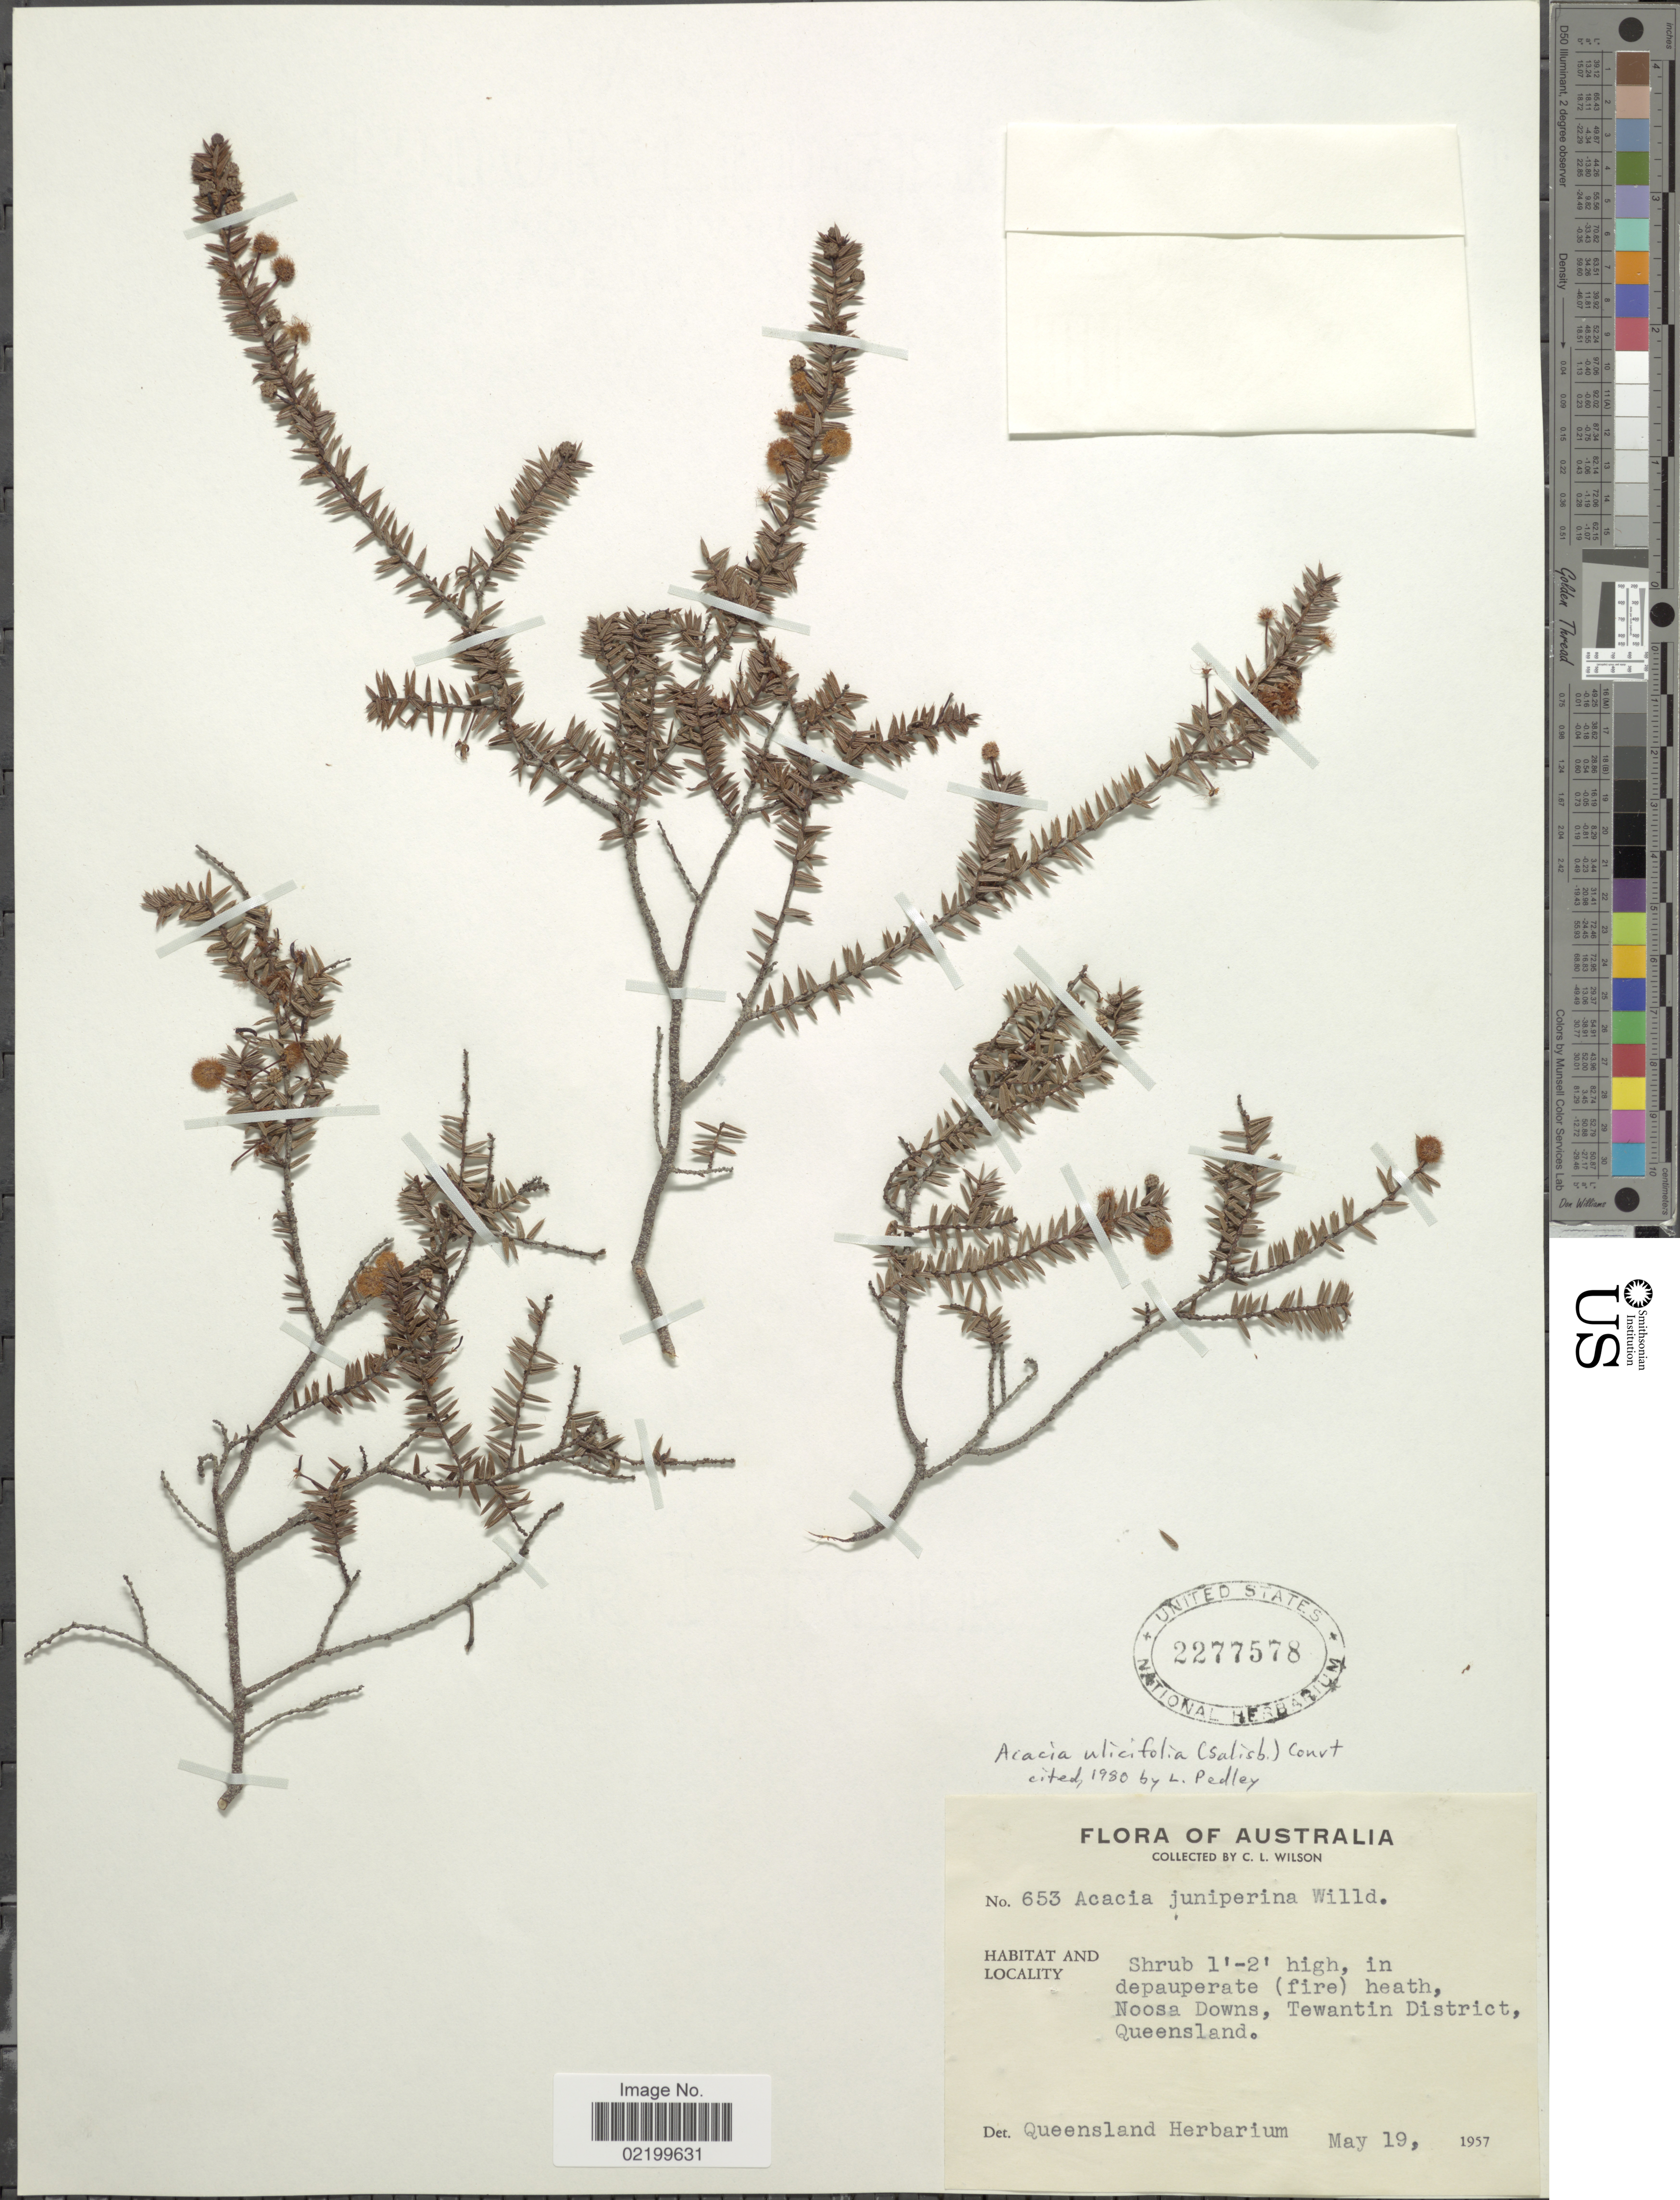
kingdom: Plantae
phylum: Tracheophyta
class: Magnoliopsida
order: Fabales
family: Fabaceae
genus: Acacia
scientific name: Acacia ulicifolia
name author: (Salisb.) Court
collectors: C. L. Wilson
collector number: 653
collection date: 1957-05-19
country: Australia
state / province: Queensland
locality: Noosa Downs, Tewantin District, Quieensland.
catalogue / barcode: US 2277578